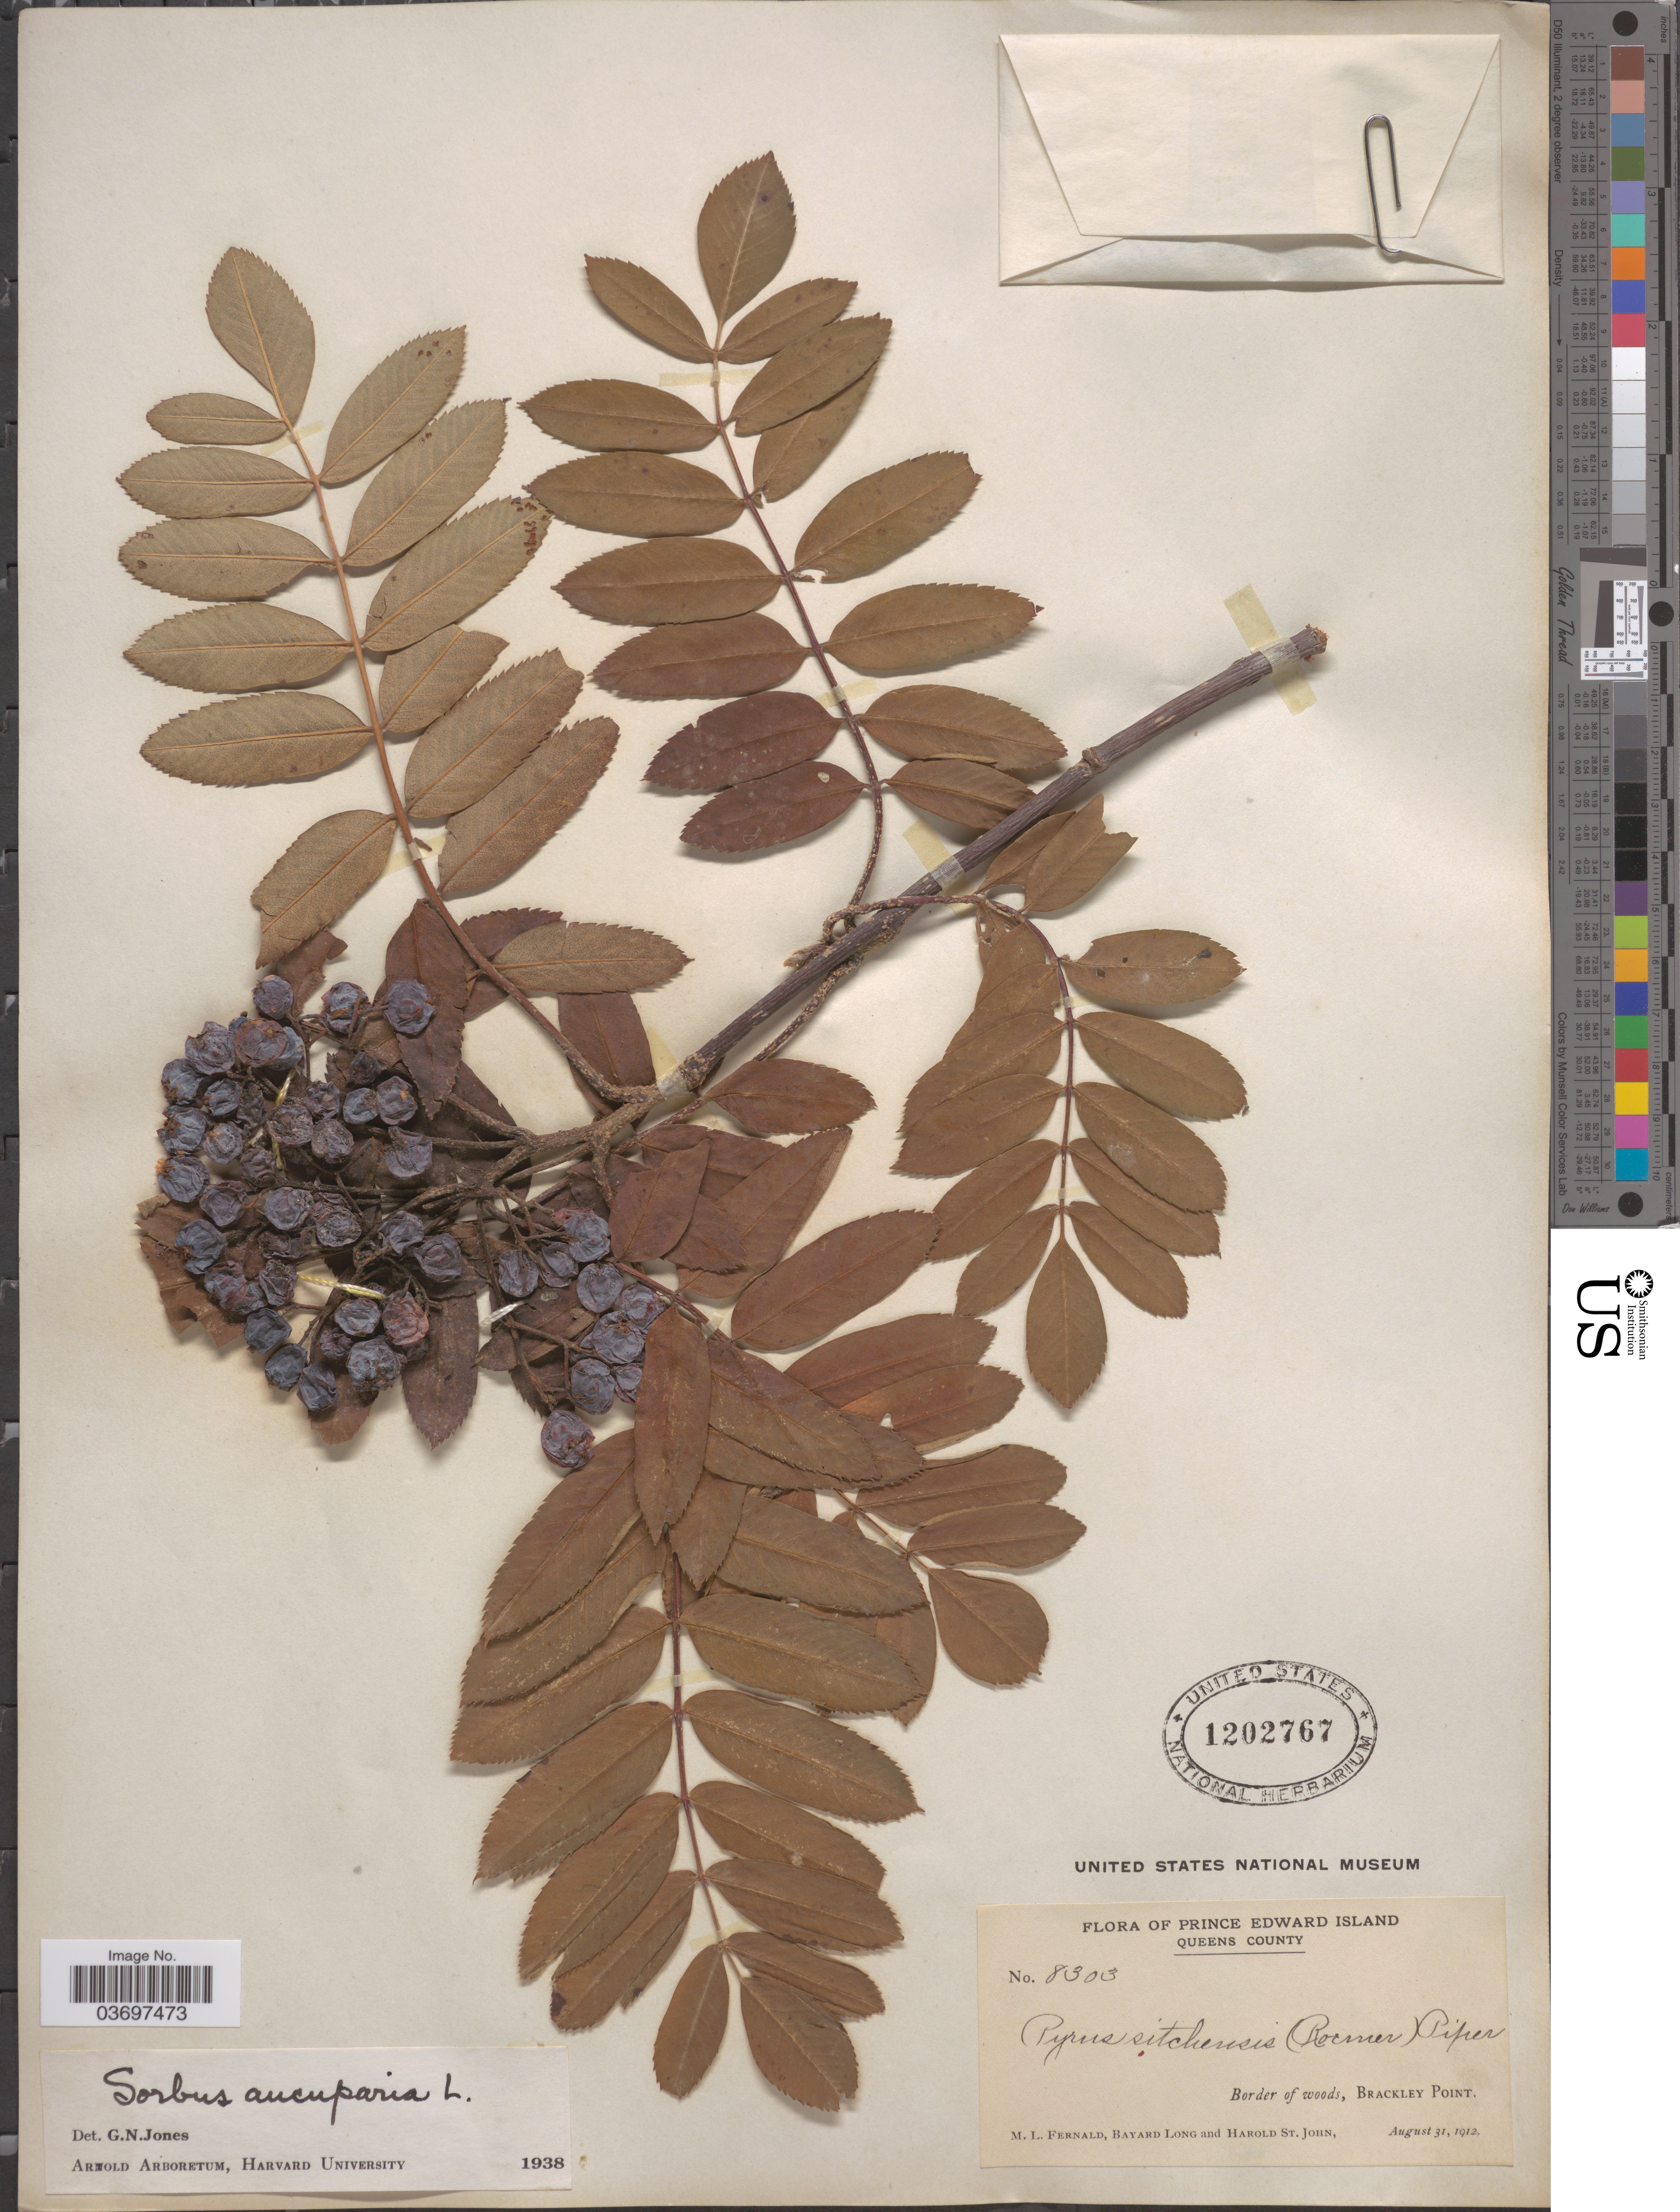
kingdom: Plantae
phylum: Tracheophyta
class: Magnoliopsida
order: Rosales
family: Rosaceae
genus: Sorbus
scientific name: Sorbus aucuparia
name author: L.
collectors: M. L. Fernald, B. Long & H. St. John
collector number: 8303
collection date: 1912-08-31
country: Canada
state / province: Prince Edward Island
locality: Queens County. Border of woods, Brackley Point.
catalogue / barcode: US 1202767